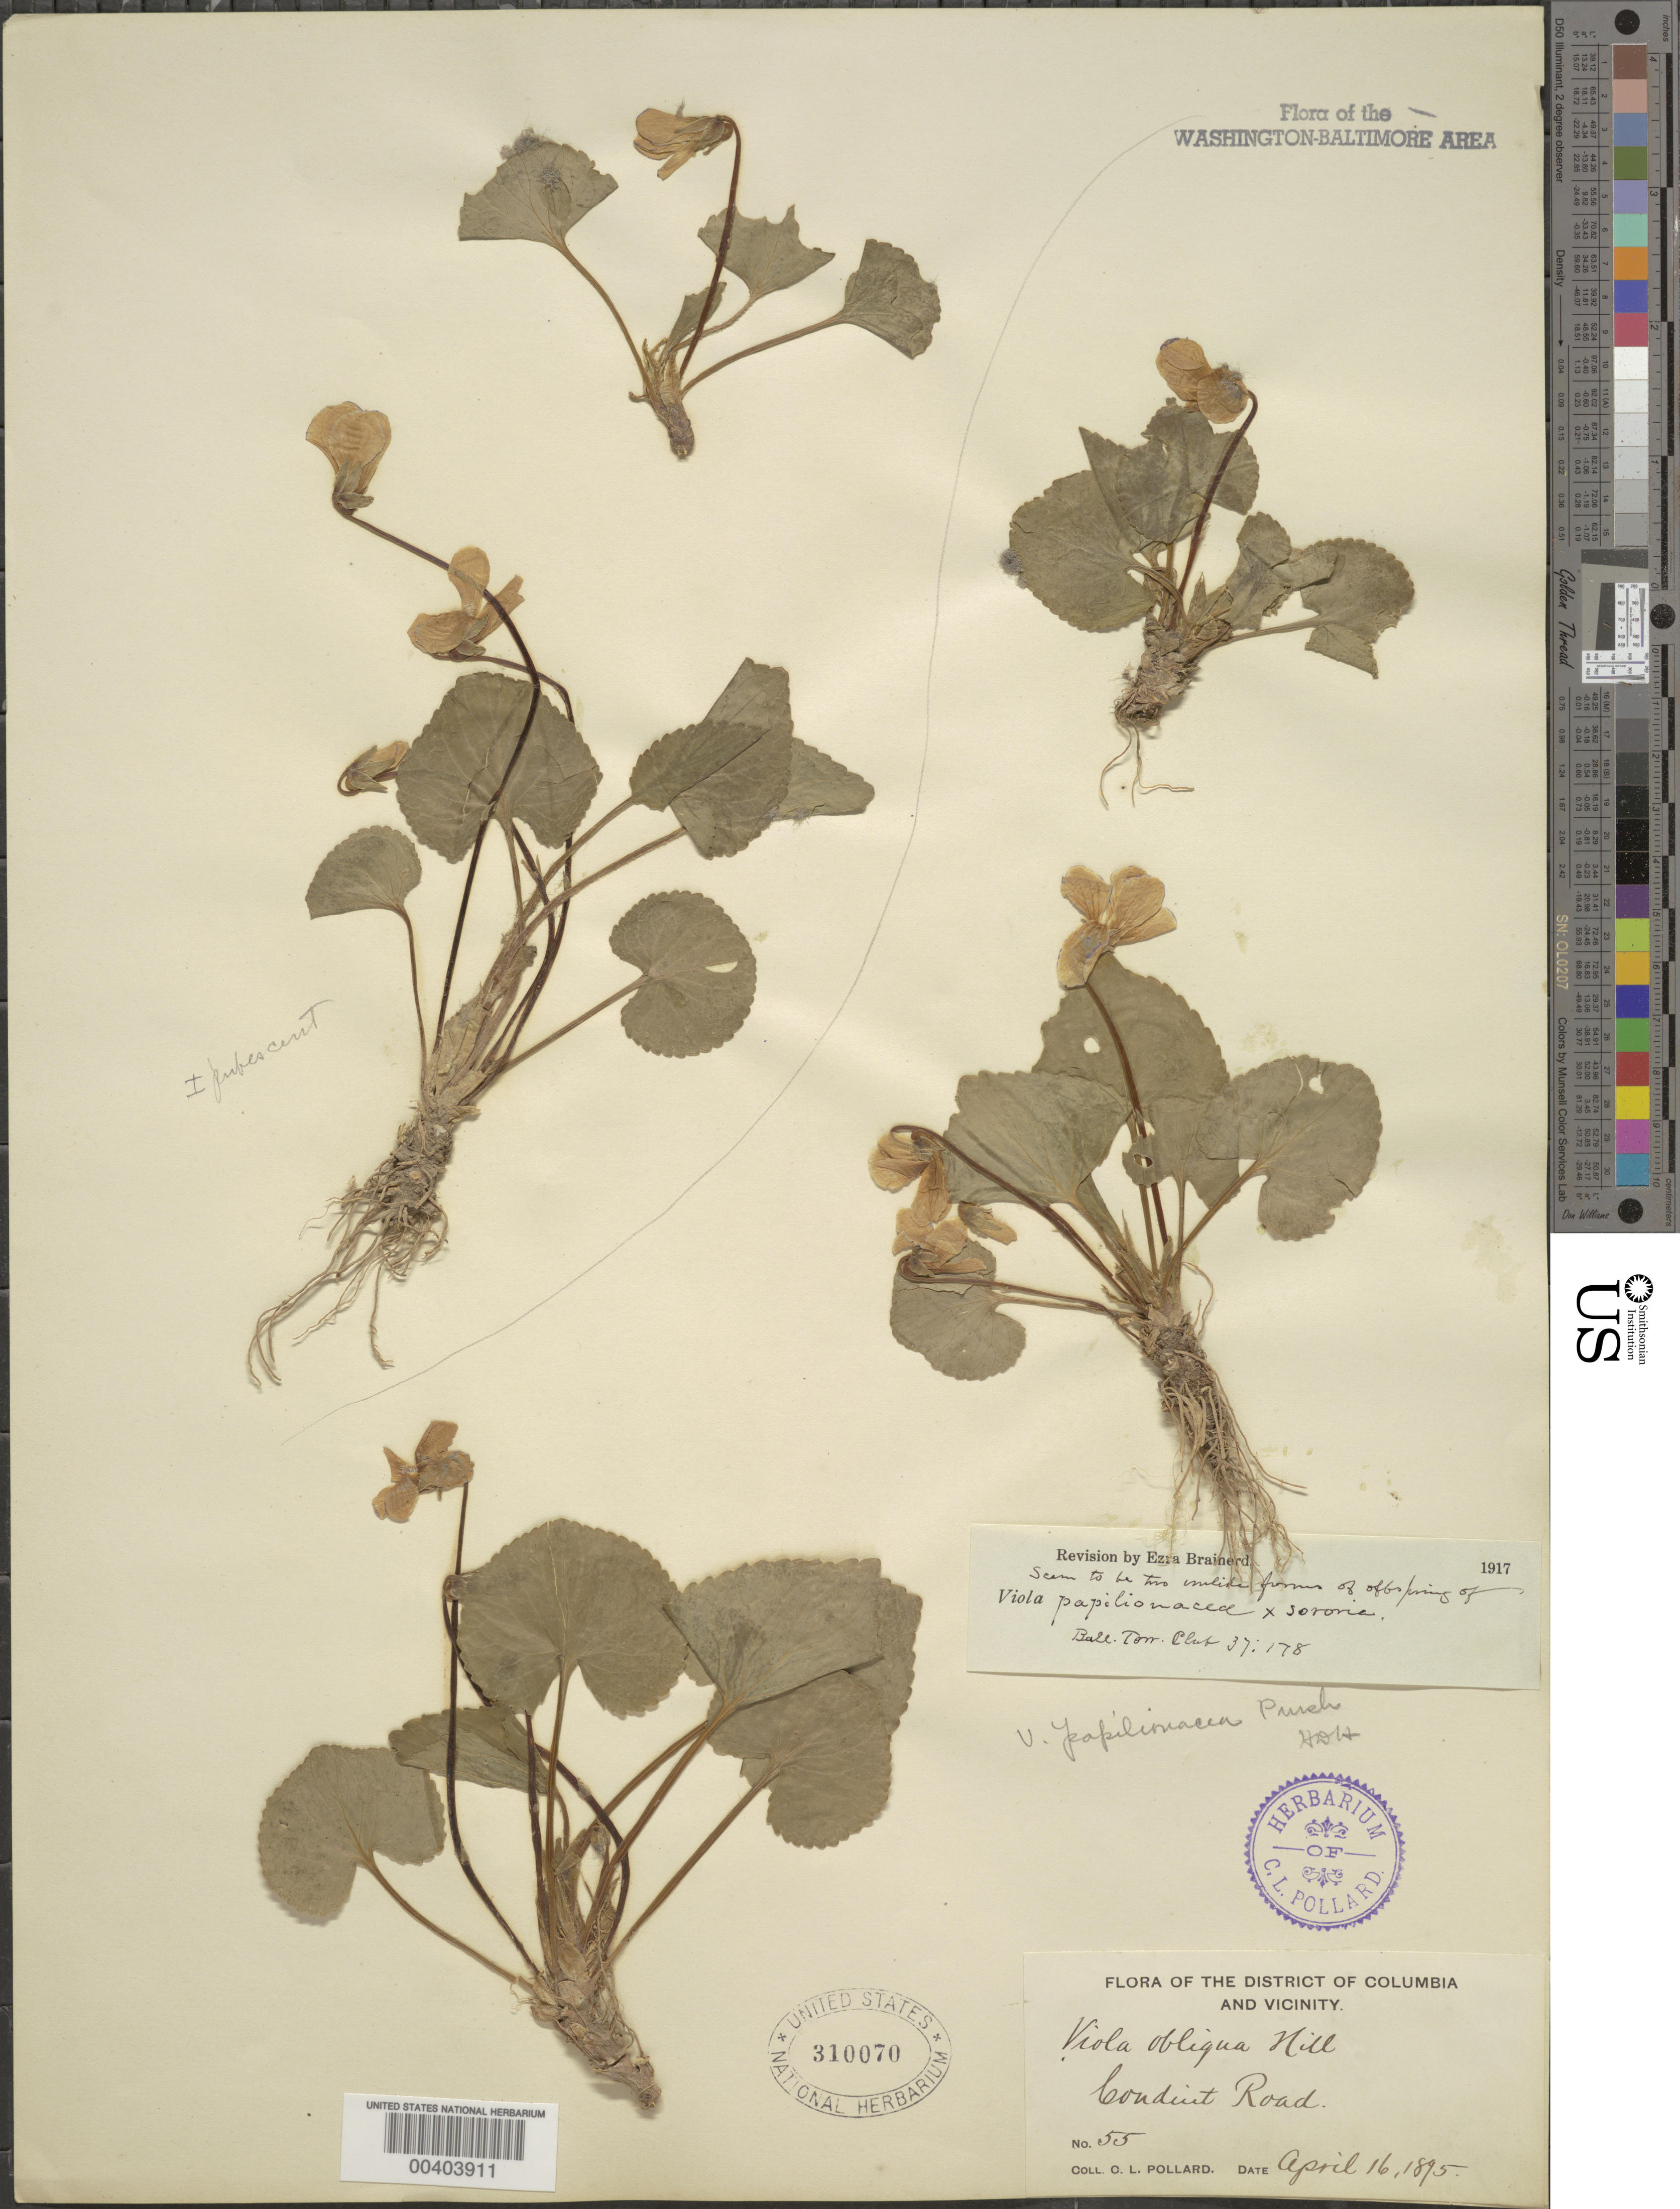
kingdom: Plantae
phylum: Tracheophyta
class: Magnoliopsida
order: Malpighiales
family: Violaceae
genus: Viola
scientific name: Viola x scabra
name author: F. Braun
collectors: C. L. Pollard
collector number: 55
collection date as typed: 16 Apr 1895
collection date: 1895-04-16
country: United States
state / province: Maryland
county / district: Montgomery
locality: Conduit Road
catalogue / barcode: US 310070